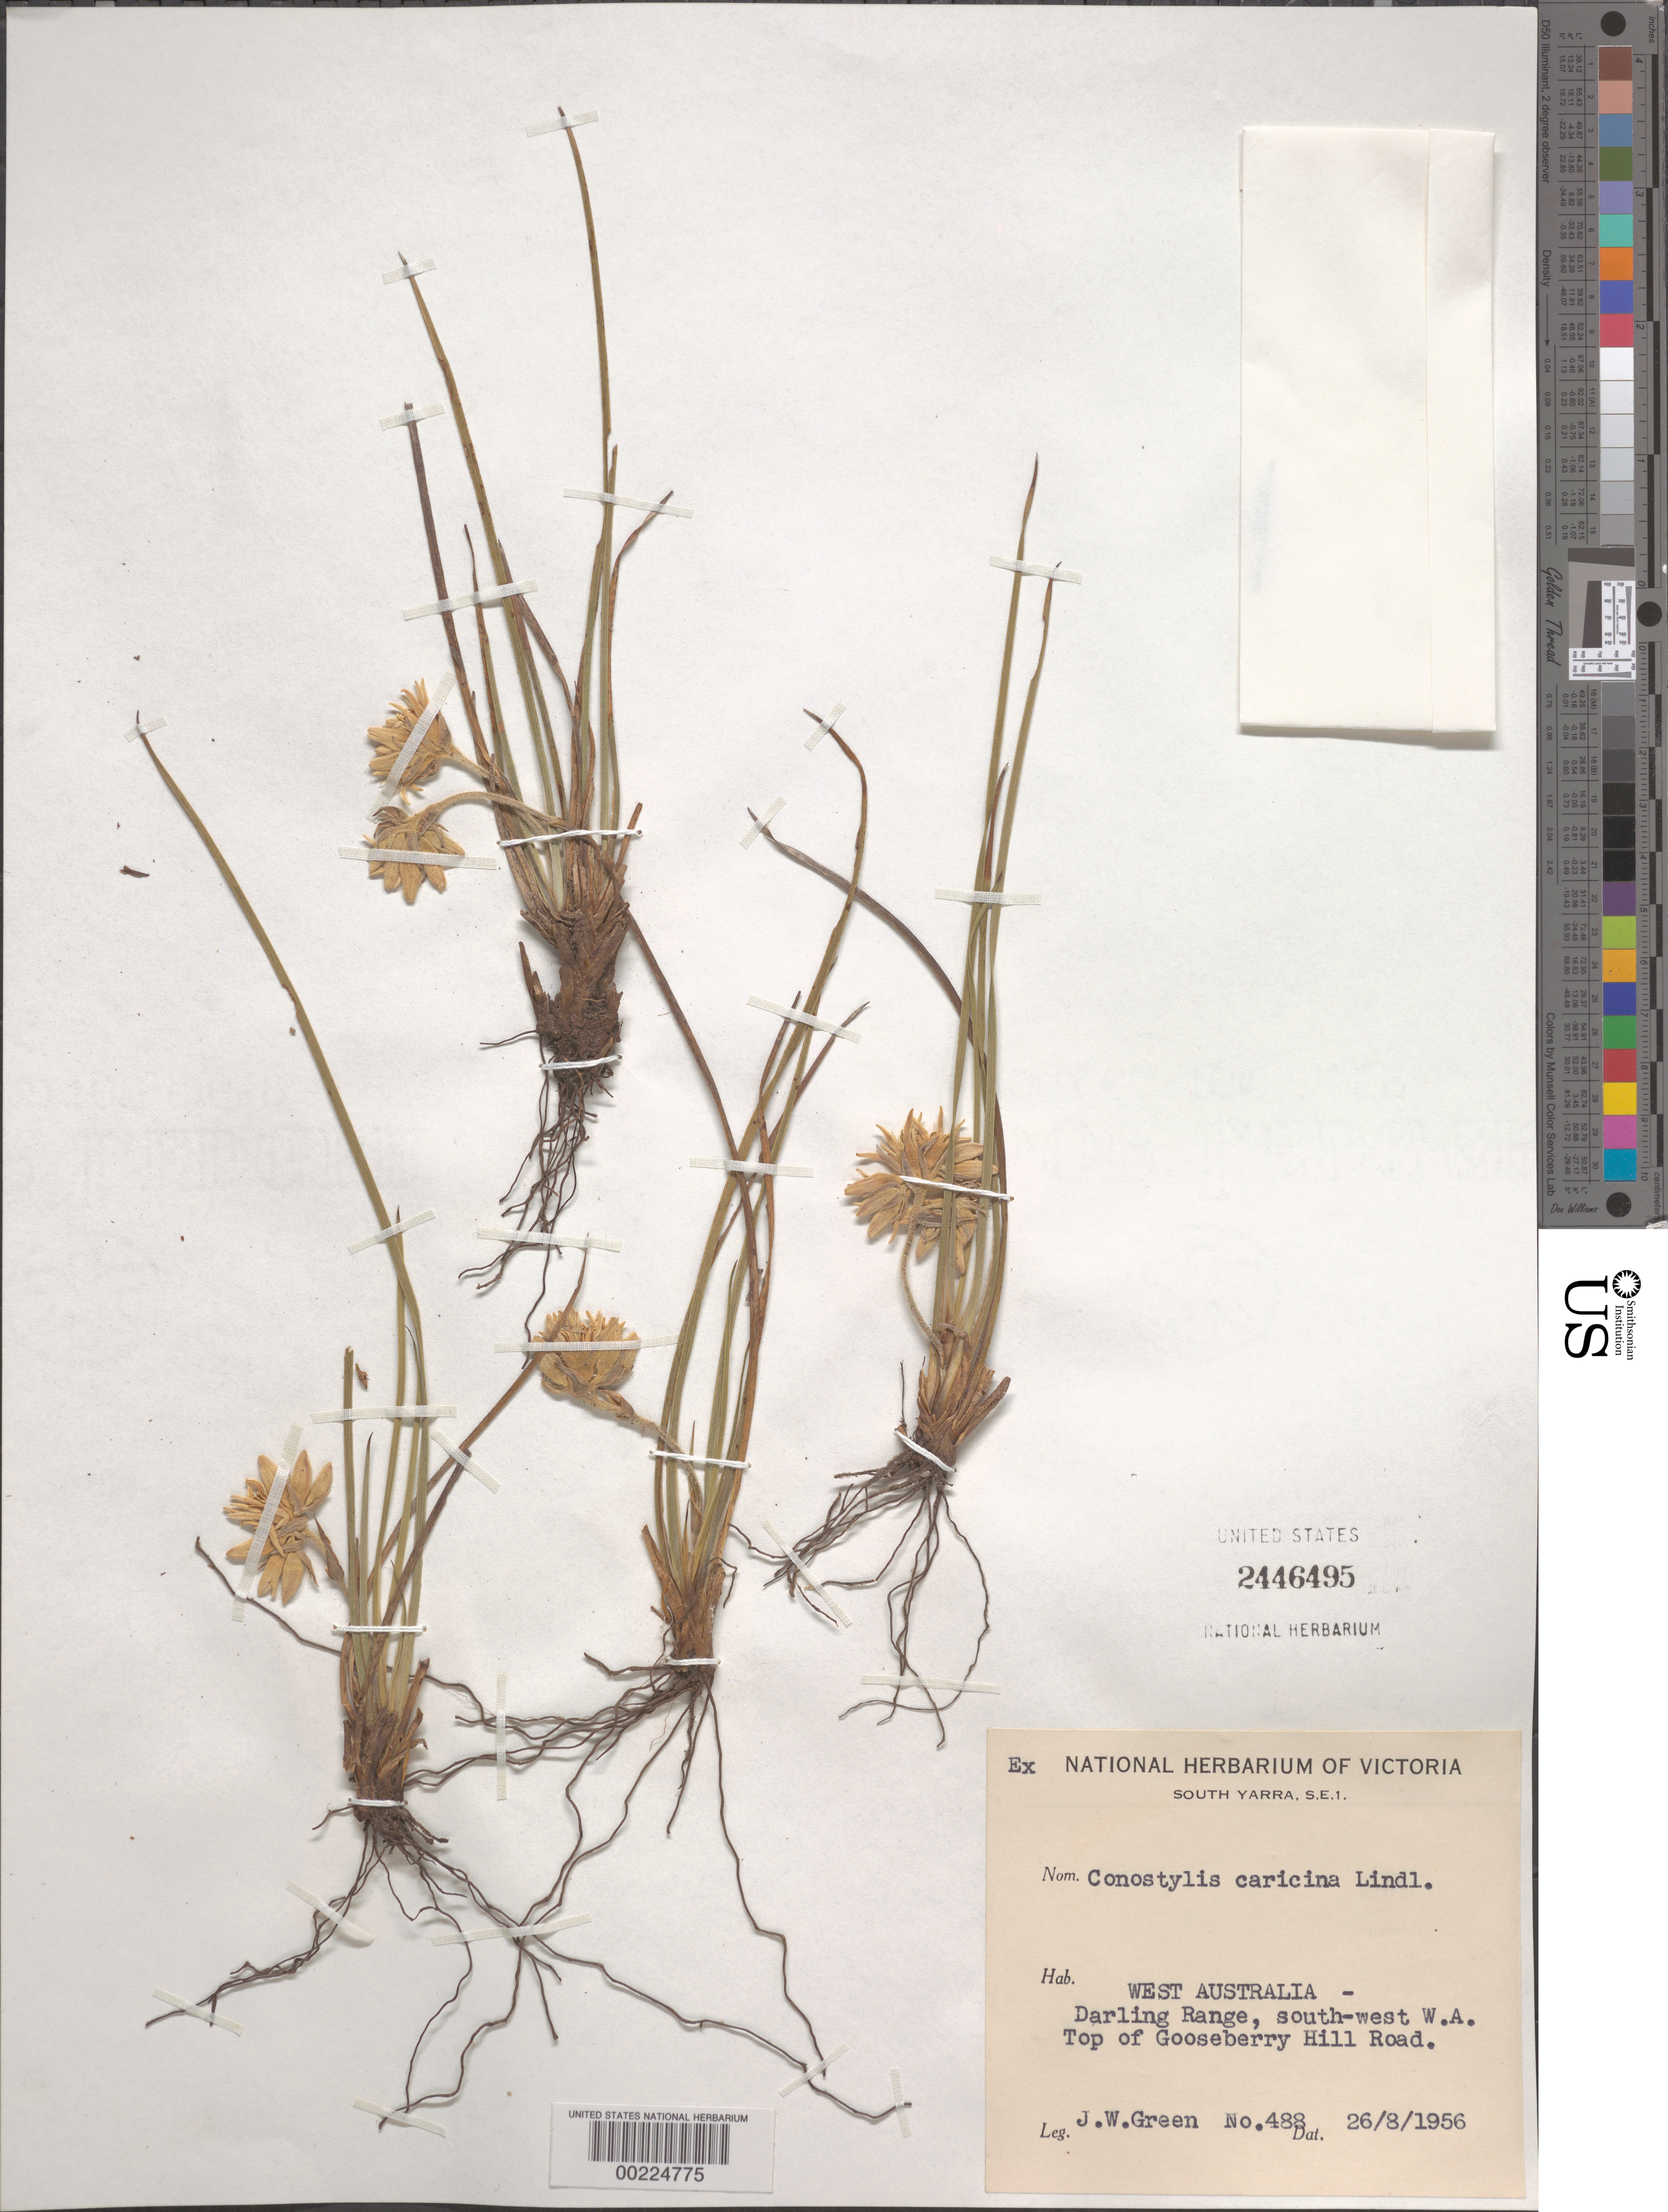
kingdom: Plantae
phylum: Tracheophyta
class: Liliopsida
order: Commelinales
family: Haemodoraceae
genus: Conostylis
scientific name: Conostylis caricina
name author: Lindl.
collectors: J. Green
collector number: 488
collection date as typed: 26 Aug 1956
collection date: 1956-08-26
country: Australia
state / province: Western Australia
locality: Darling range, sw western australia, top of gooseberry hill road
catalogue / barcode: US 2446495